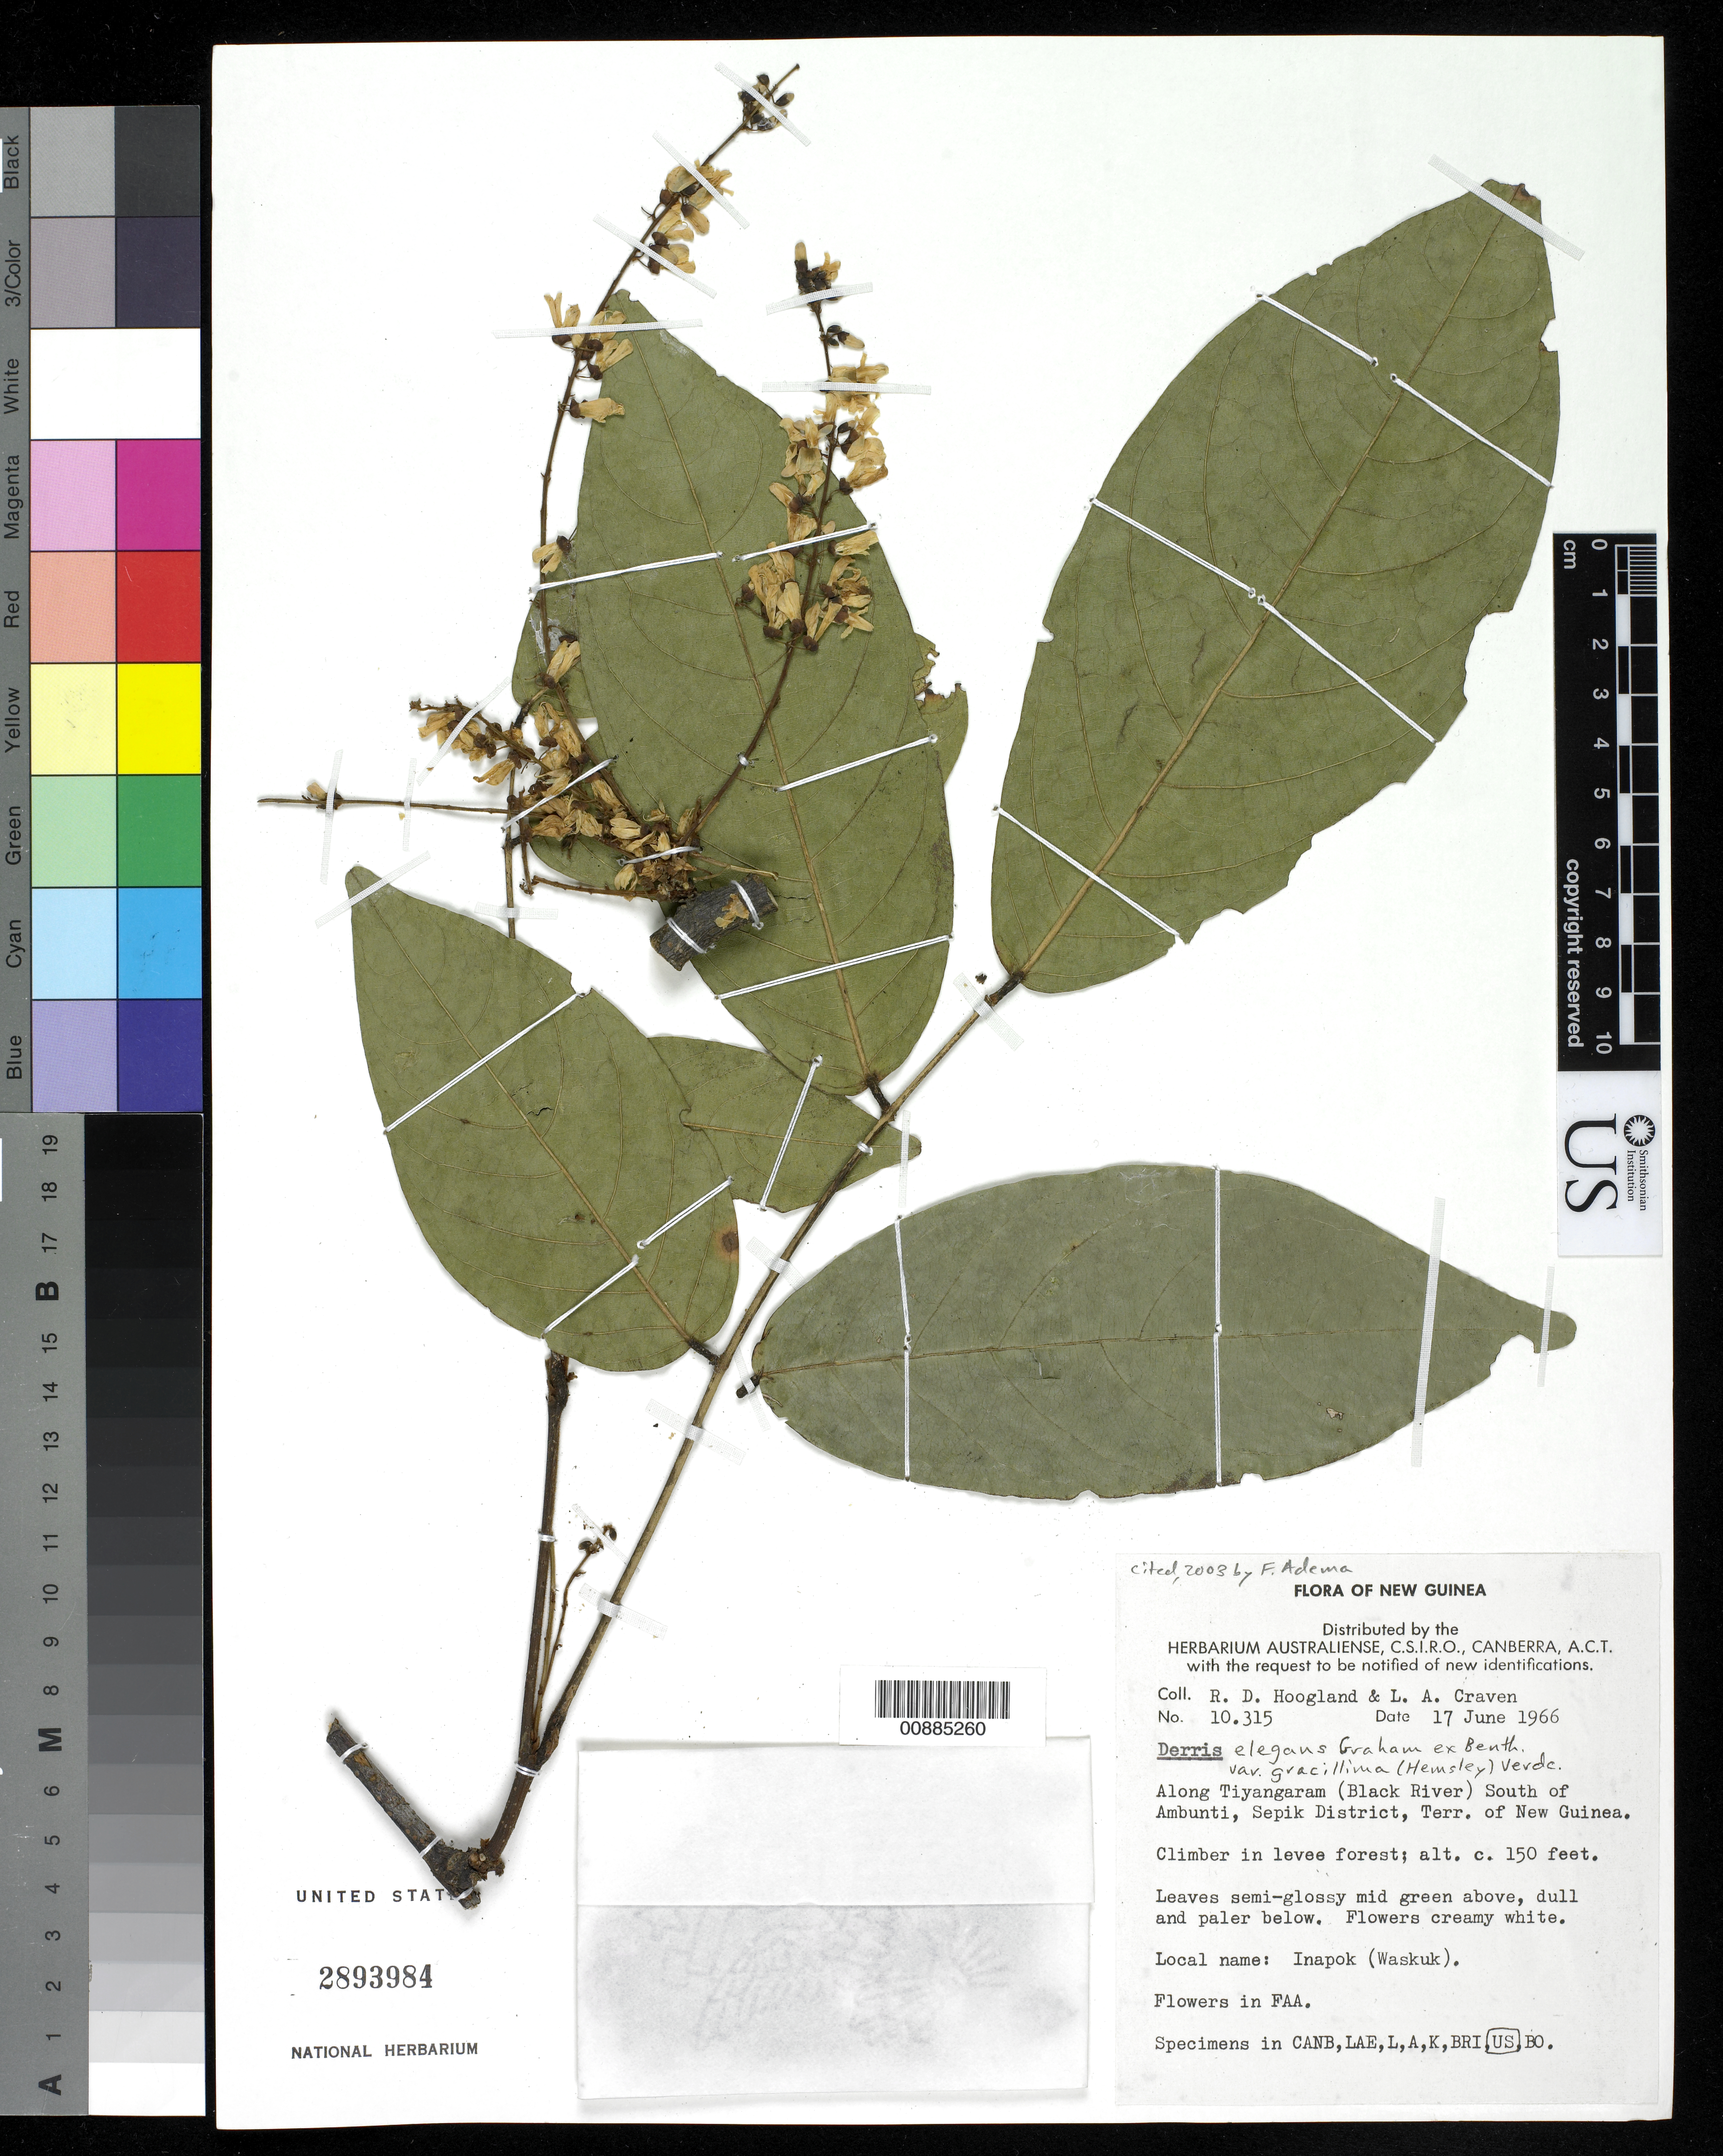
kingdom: Plantae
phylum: Tracheophyta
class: Magnoliopsida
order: Fabales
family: Fabaceae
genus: Derris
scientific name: Derris elegans var. gracillima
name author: (Hemsl.) Verdc.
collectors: R. D. Hoogland & L. A. Craven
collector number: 10315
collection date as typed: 17 Jun 1966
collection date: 1966-06-17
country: Papua New Guinea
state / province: East Sepik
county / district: Ambunti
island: New Guinea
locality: Along Tiyangaram (Black River) South of Ambunti, Sepik District.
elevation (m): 46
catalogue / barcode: US 2893984